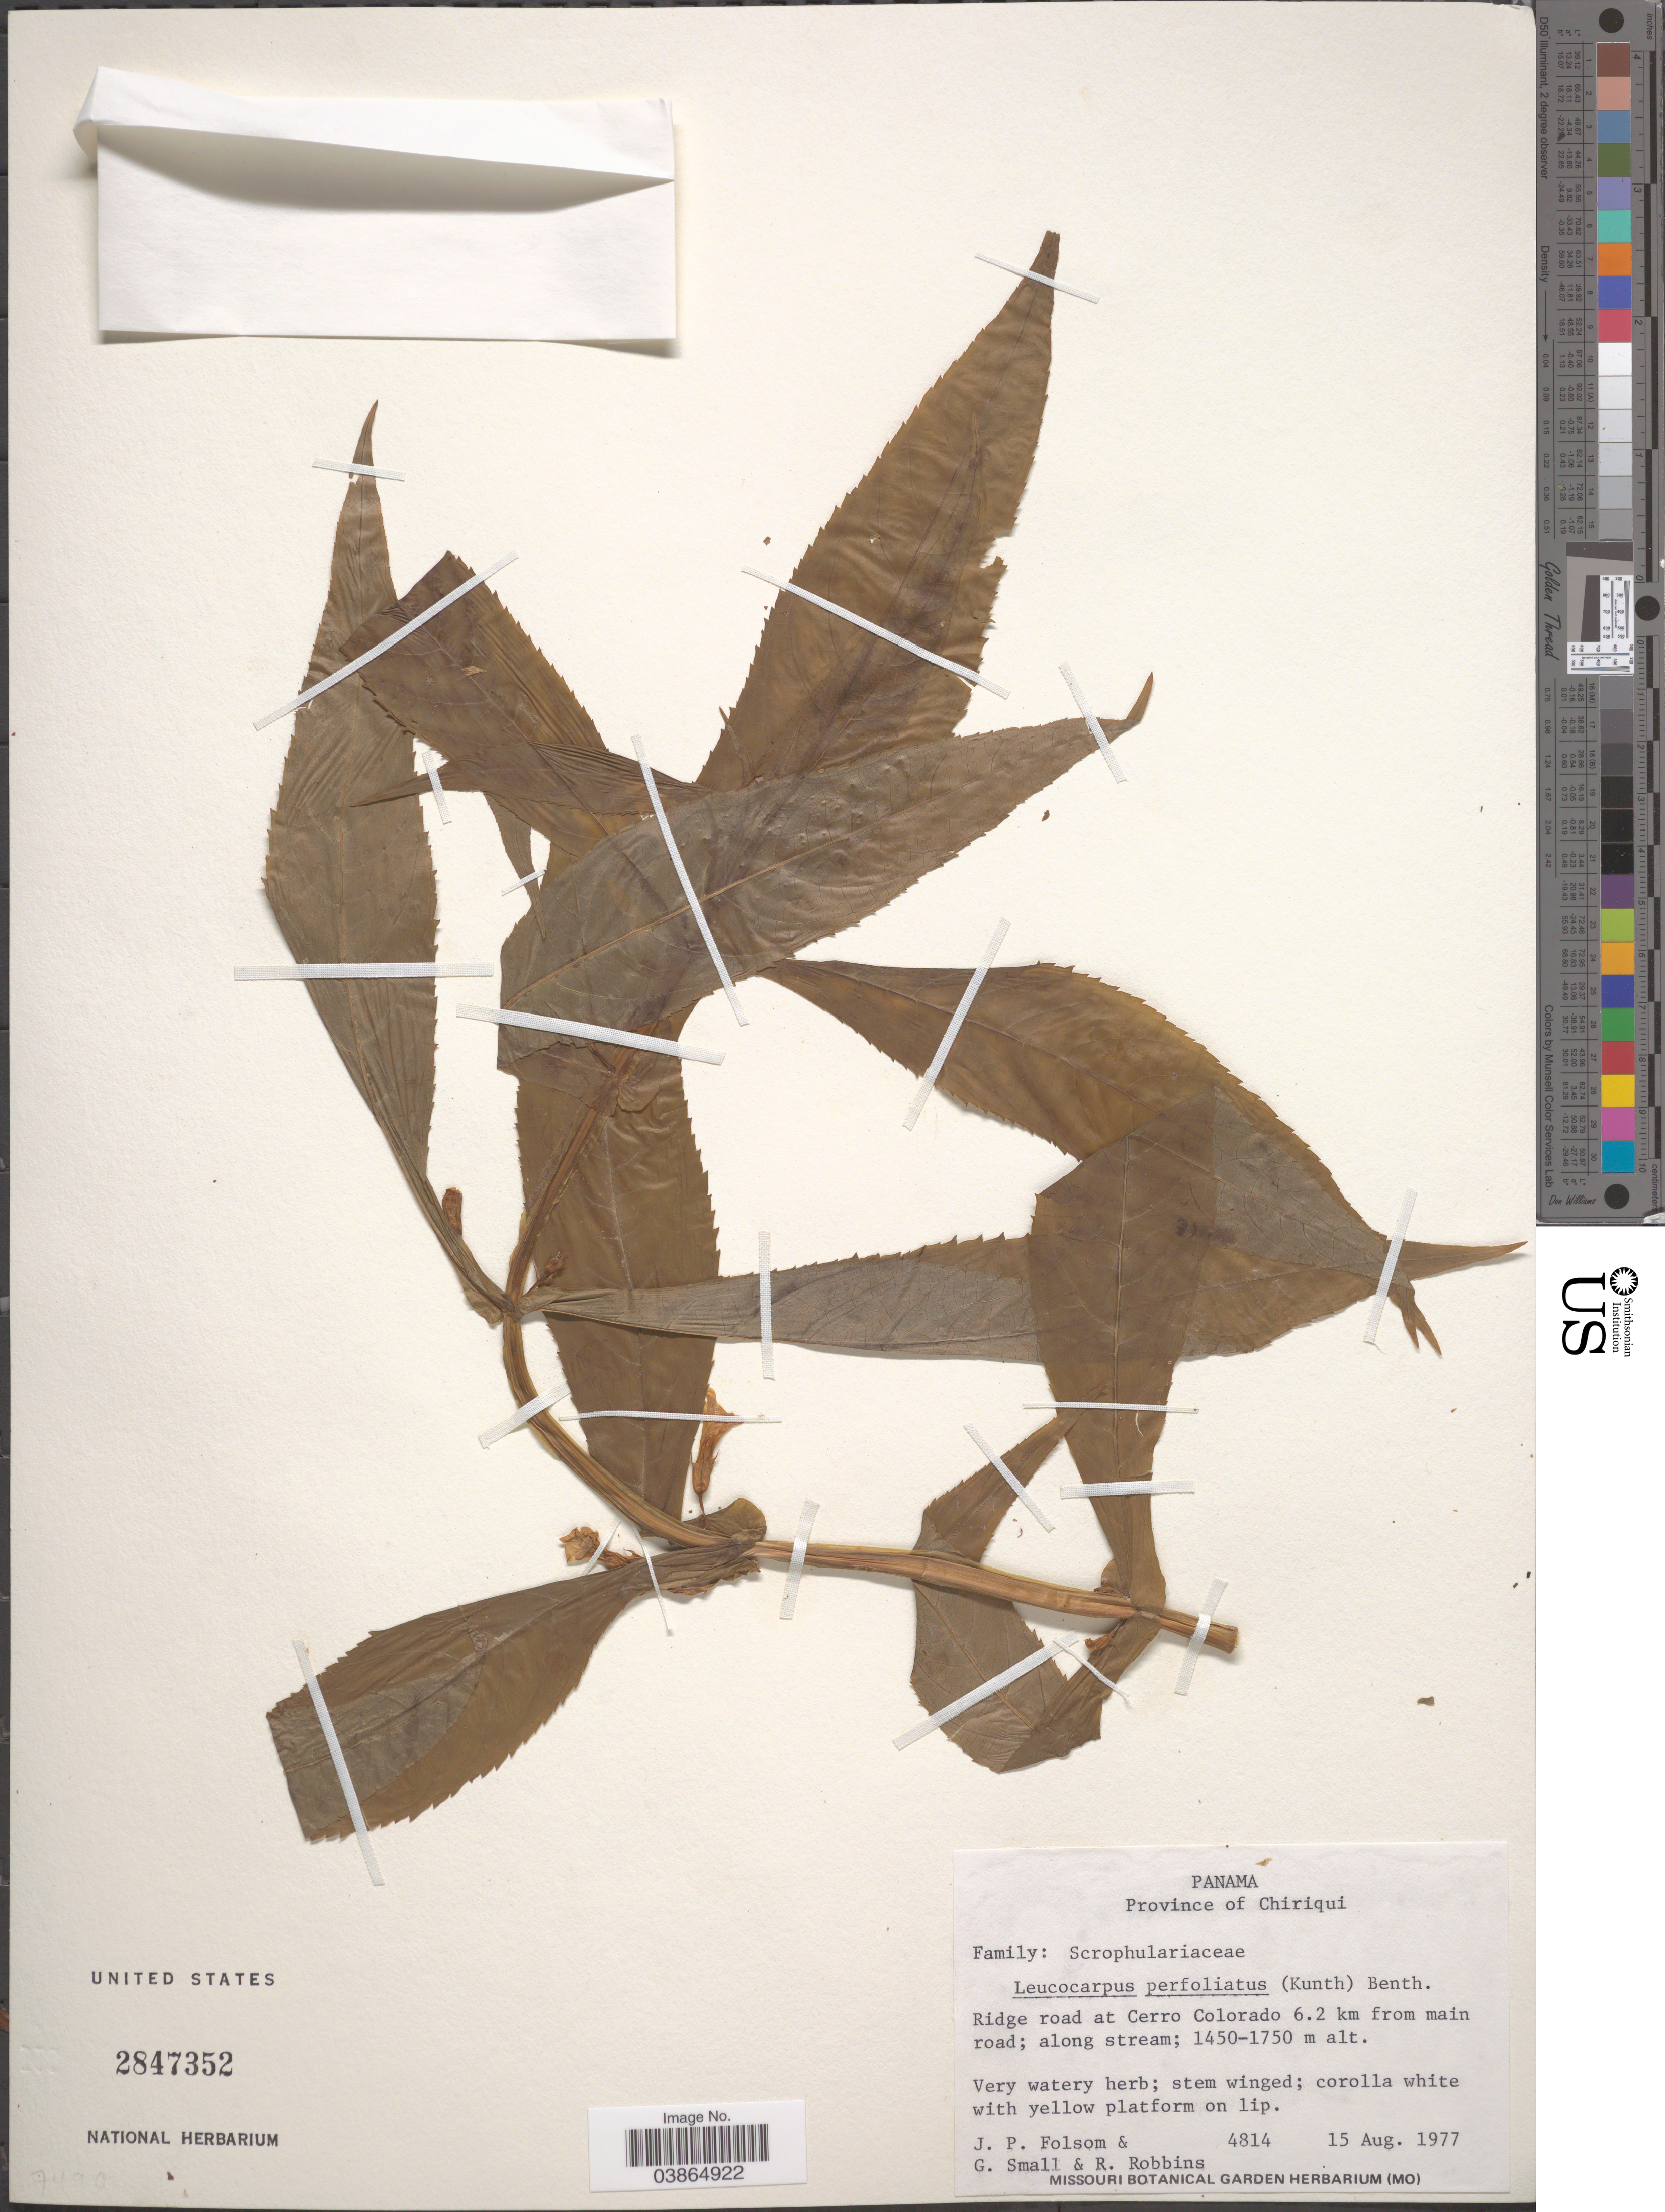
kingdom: Plantae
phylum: Tracheophyta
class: Magnoliopsida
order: Lamiales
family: Phrymaceae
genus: Leucocarpus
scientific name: Leucocarpus perfoliatus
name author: (Kunth) Benth.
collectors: J. P. Folsom, G. Small & R. Robbins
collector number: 4814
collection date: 1977-08-15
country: Panama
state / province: Chiriqui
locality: Ridge road at Cerro Colorado 6.2 km from main road.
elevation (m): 1450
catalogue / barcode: US 2847352